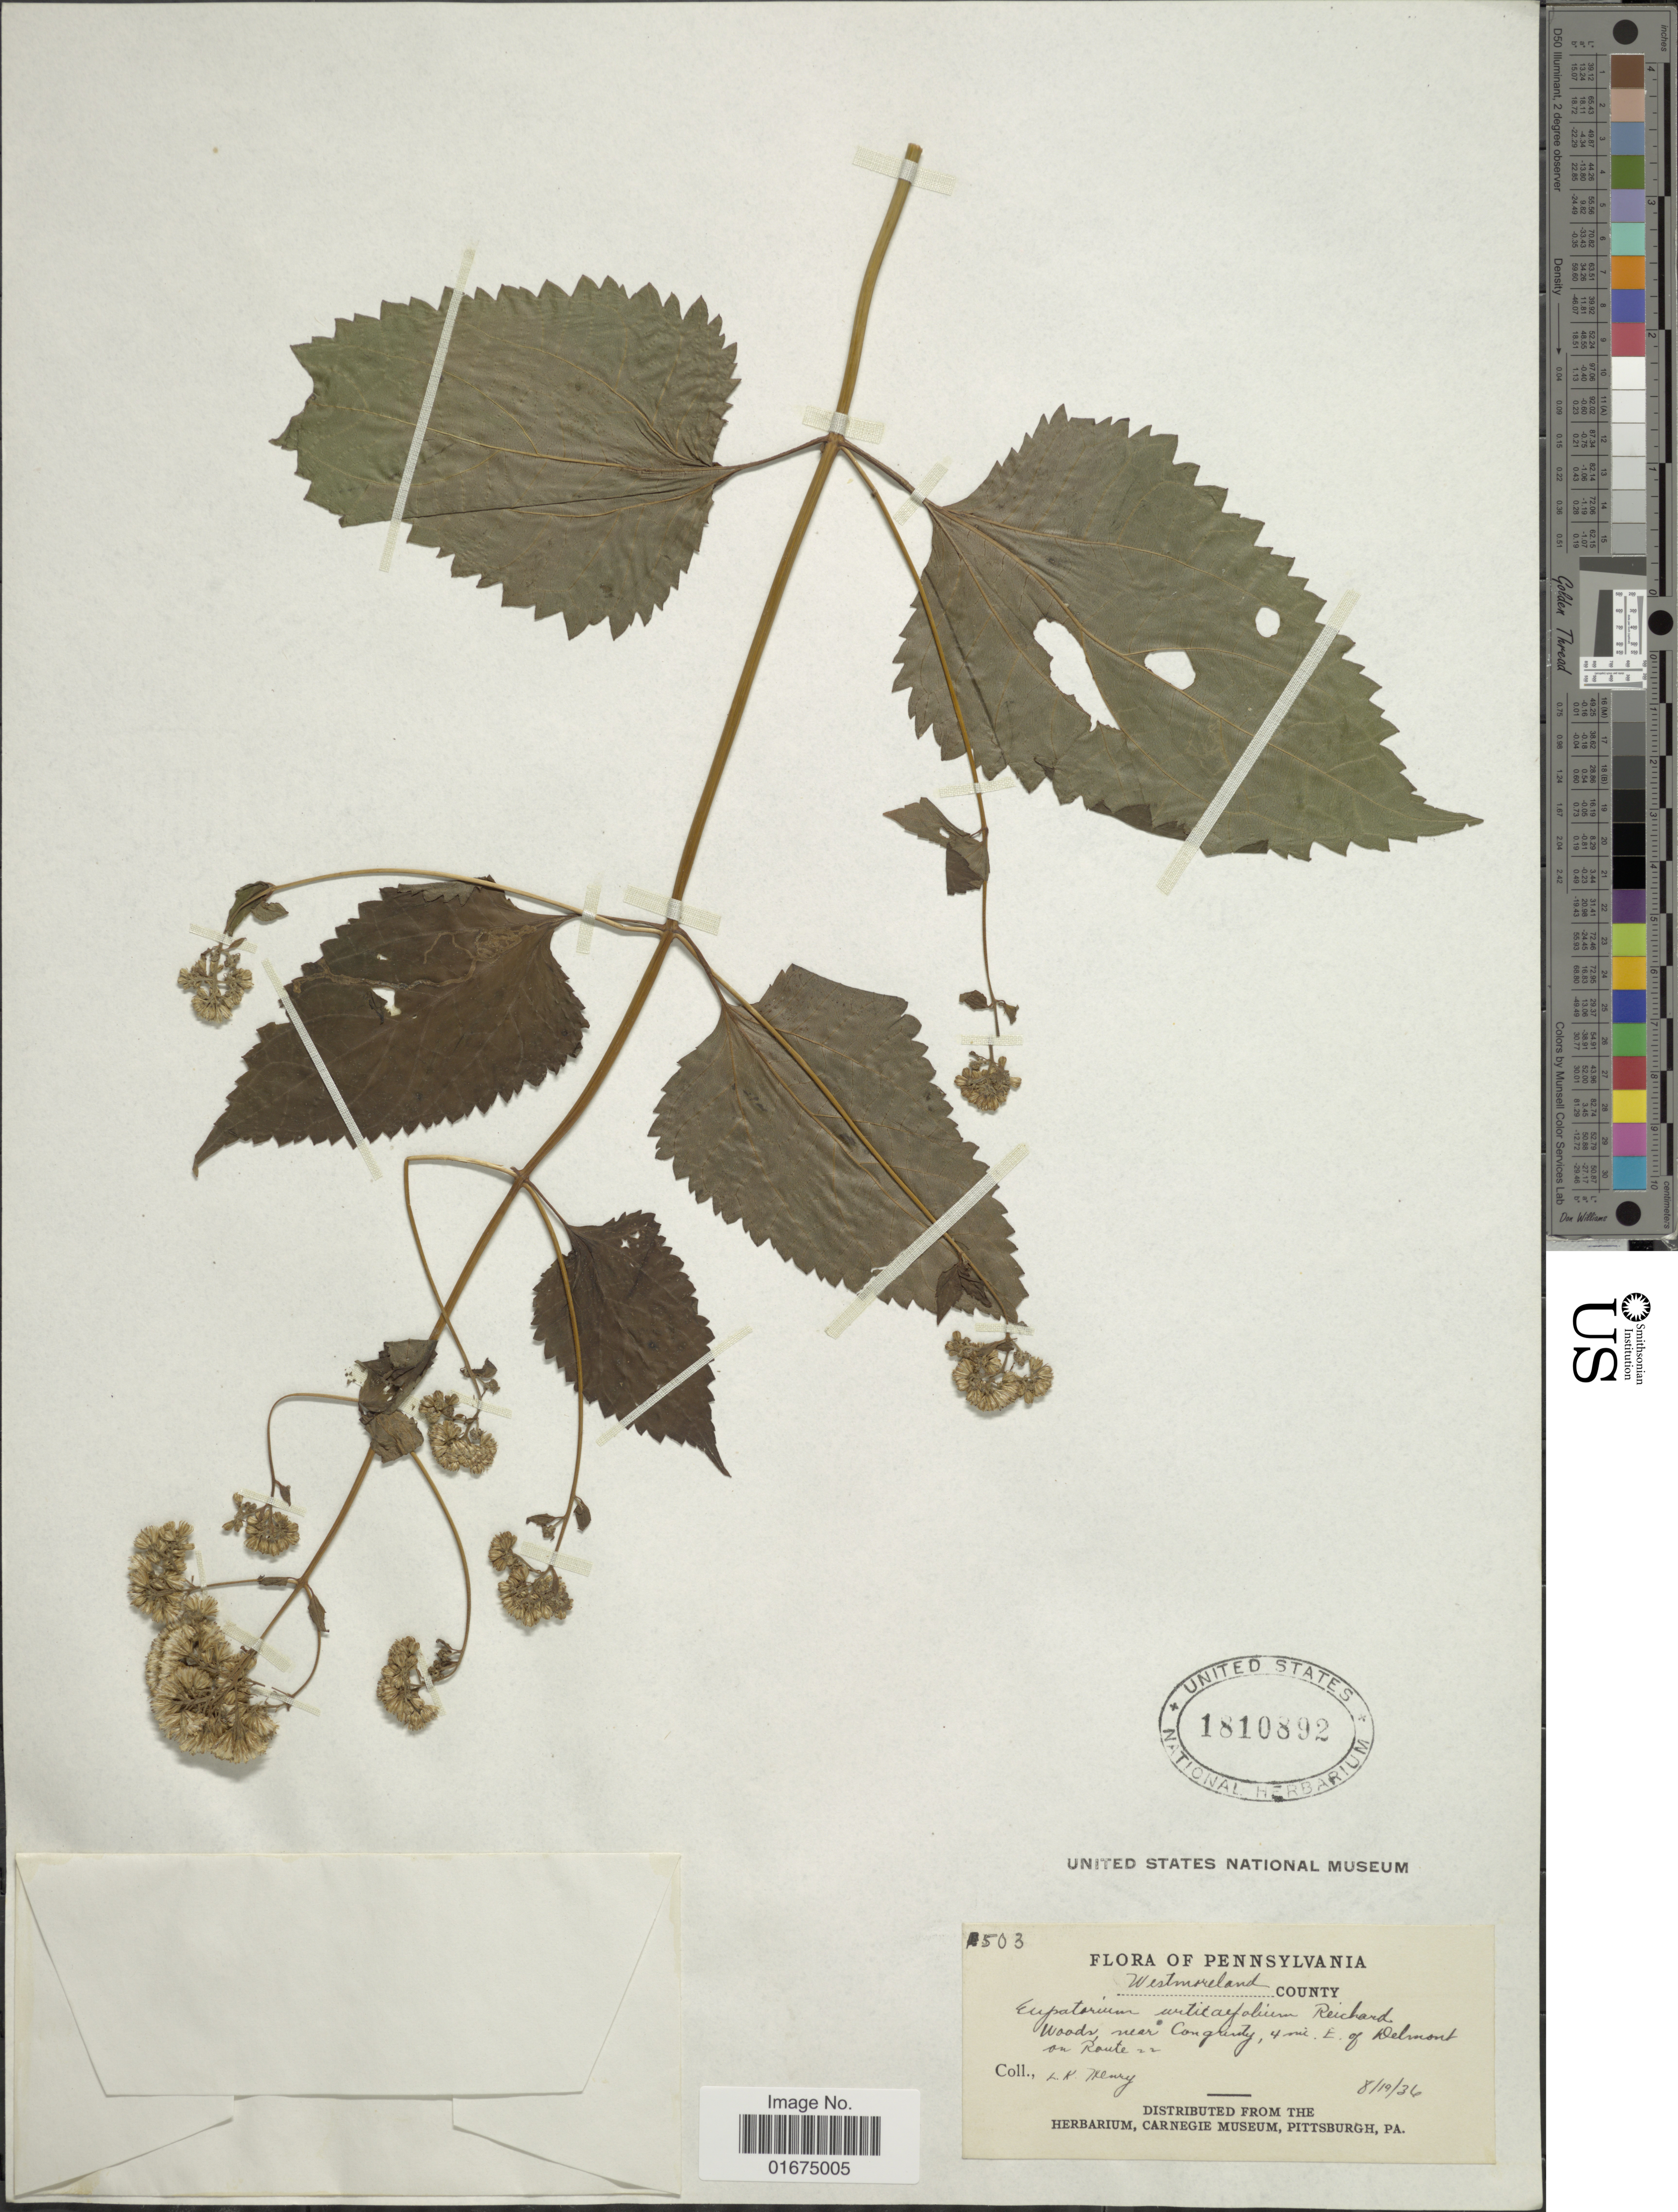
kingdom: Plantae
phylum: Tracheophyta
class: Magnoliopsida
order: Asterales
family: Asteraceae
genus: Ageratina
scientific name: Ageratina altissima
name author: (L.) R.M. King & H. Rob.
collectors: L. K. Henry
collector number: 503*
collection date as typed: Transcribed d/m/y: 19/8/36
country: United States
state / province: Pennsylvania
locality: Westmoreland County, Woods near Congruity, 4 mi. E of Delmont on Route 22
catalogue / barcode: US 1810892